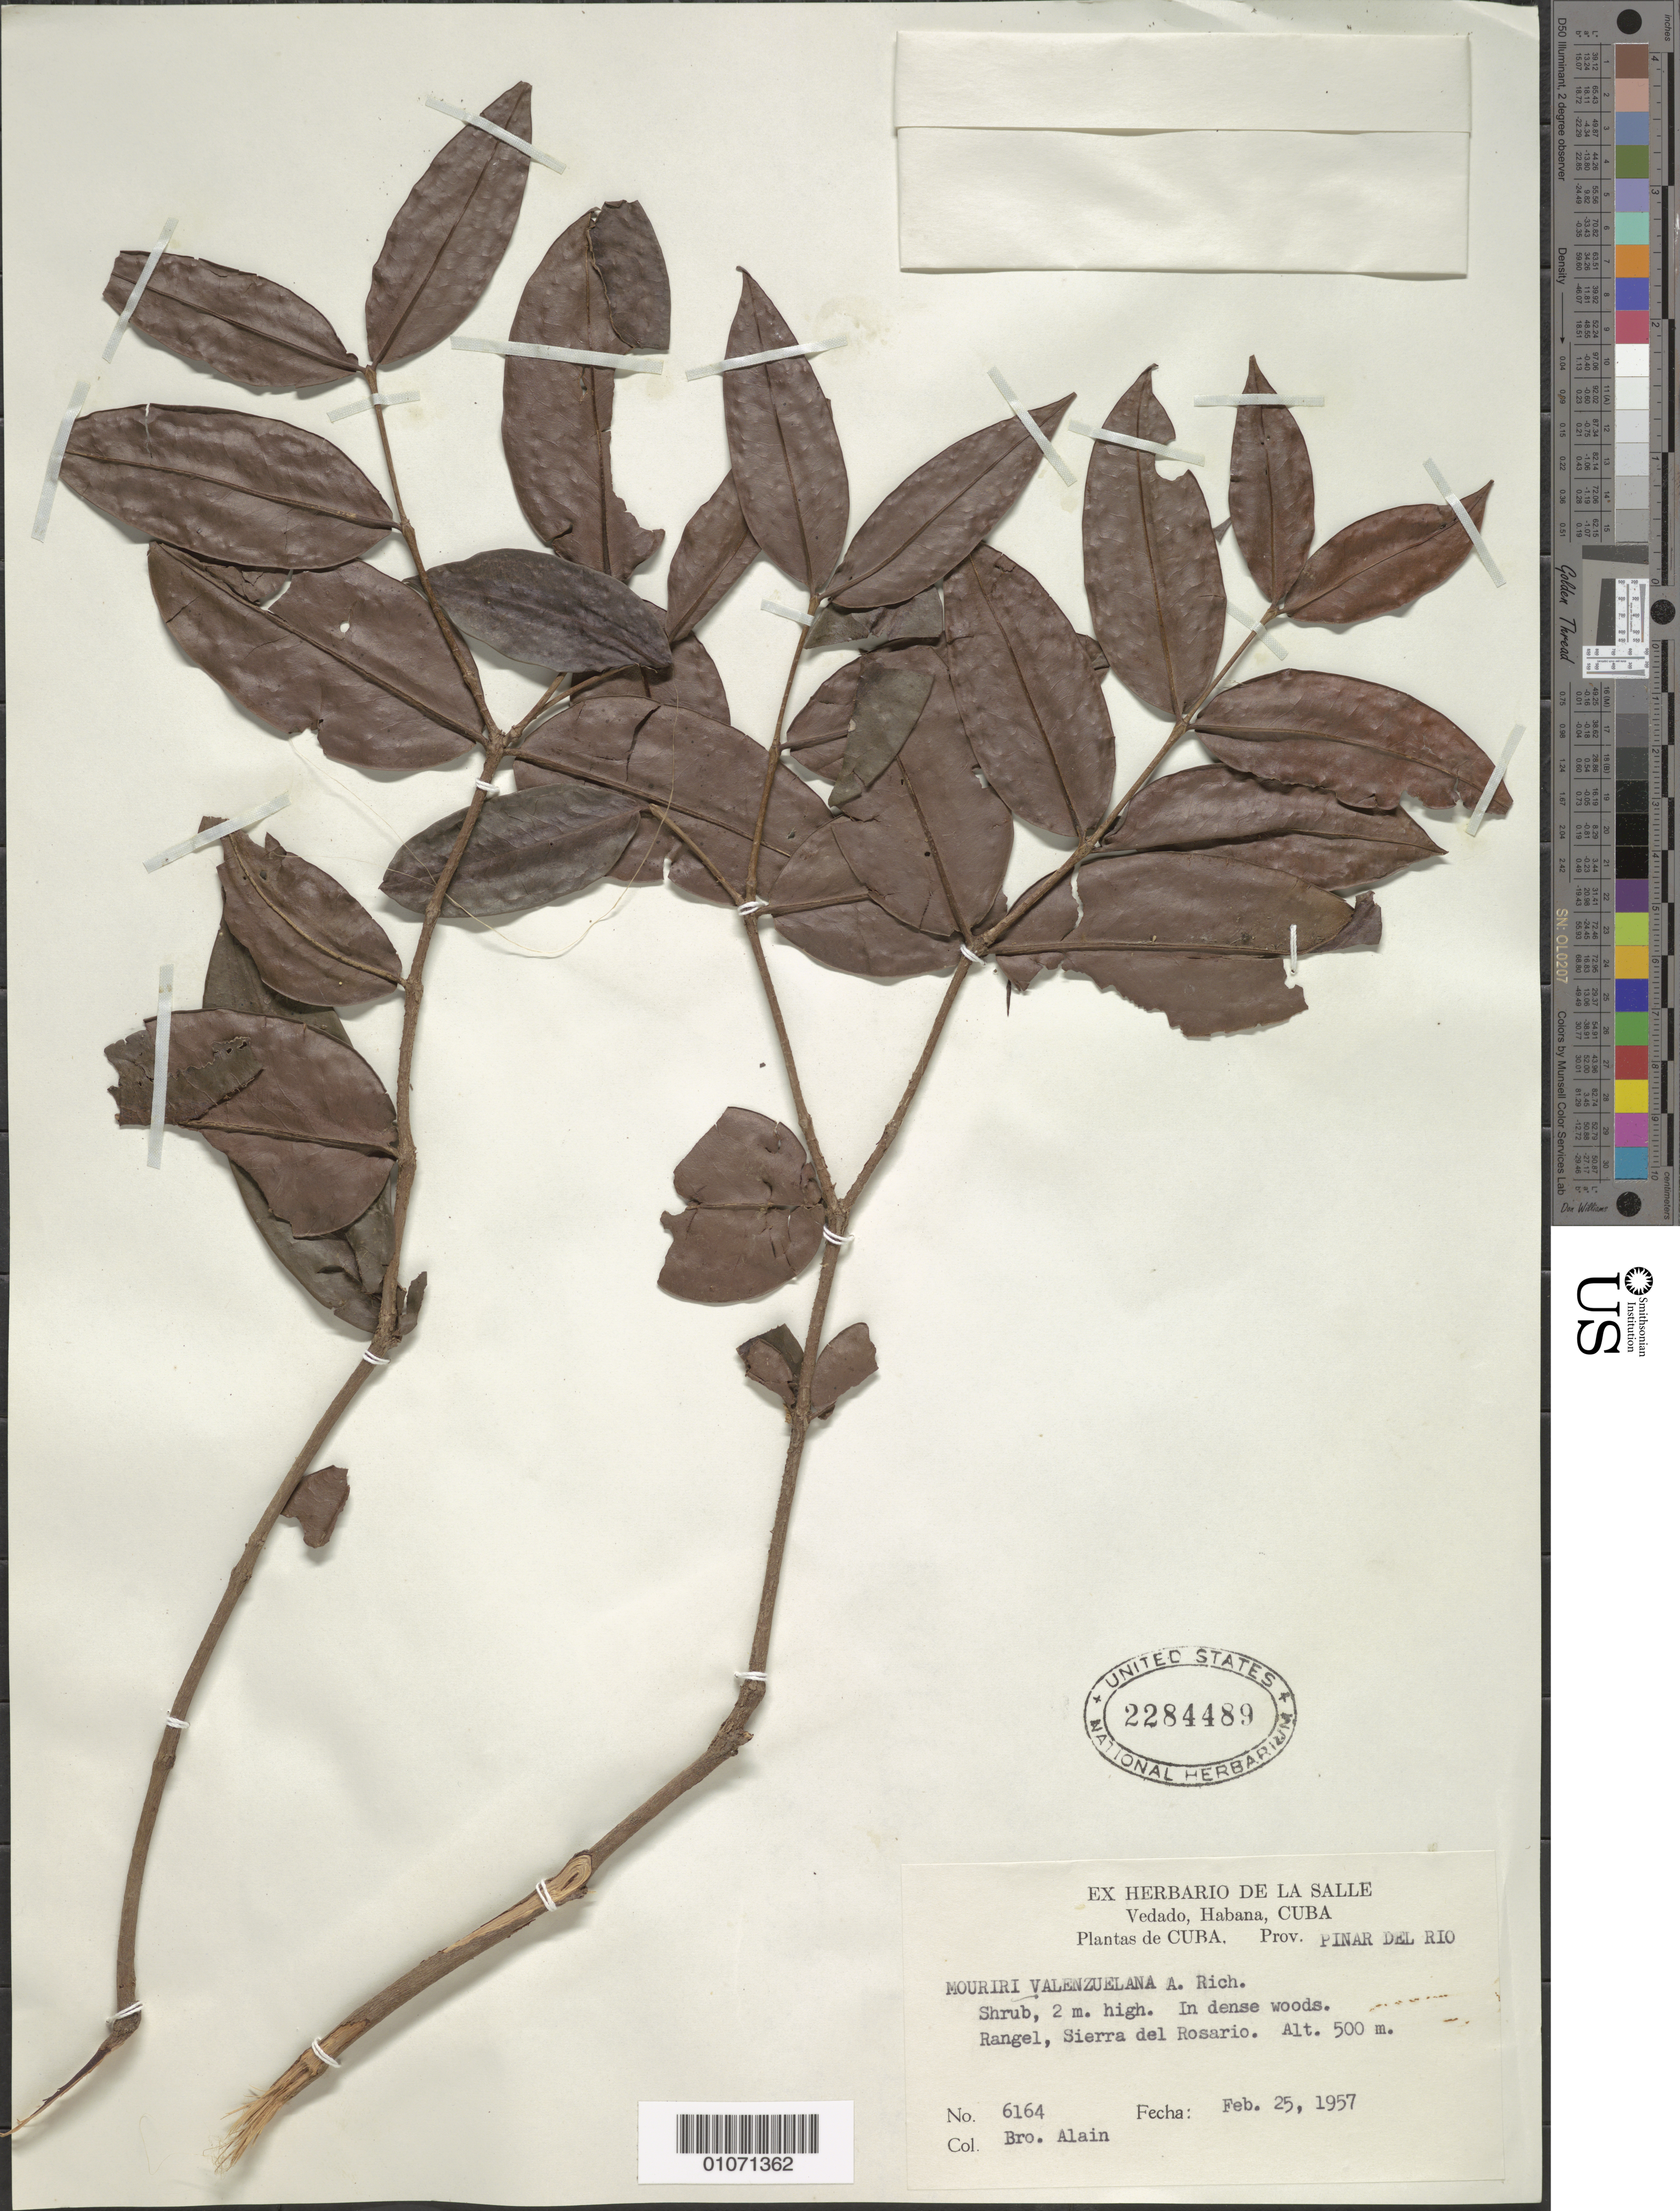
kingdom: Plantae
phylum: Tracheophyta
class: Magnoliopsida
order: Myrtales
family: Melastomataceae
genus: Mouriri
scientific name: Mouriri valenzuelana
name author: A. Rich.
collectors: A. H. Liogier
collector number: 6164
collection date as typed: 25 Feb 1957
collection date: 1957-02-25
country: Cuba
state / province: Pinar del Río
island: Cuba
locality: Sierra del Risario, Rangel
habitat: In dense woods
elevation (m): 500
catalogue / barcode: US 2284489